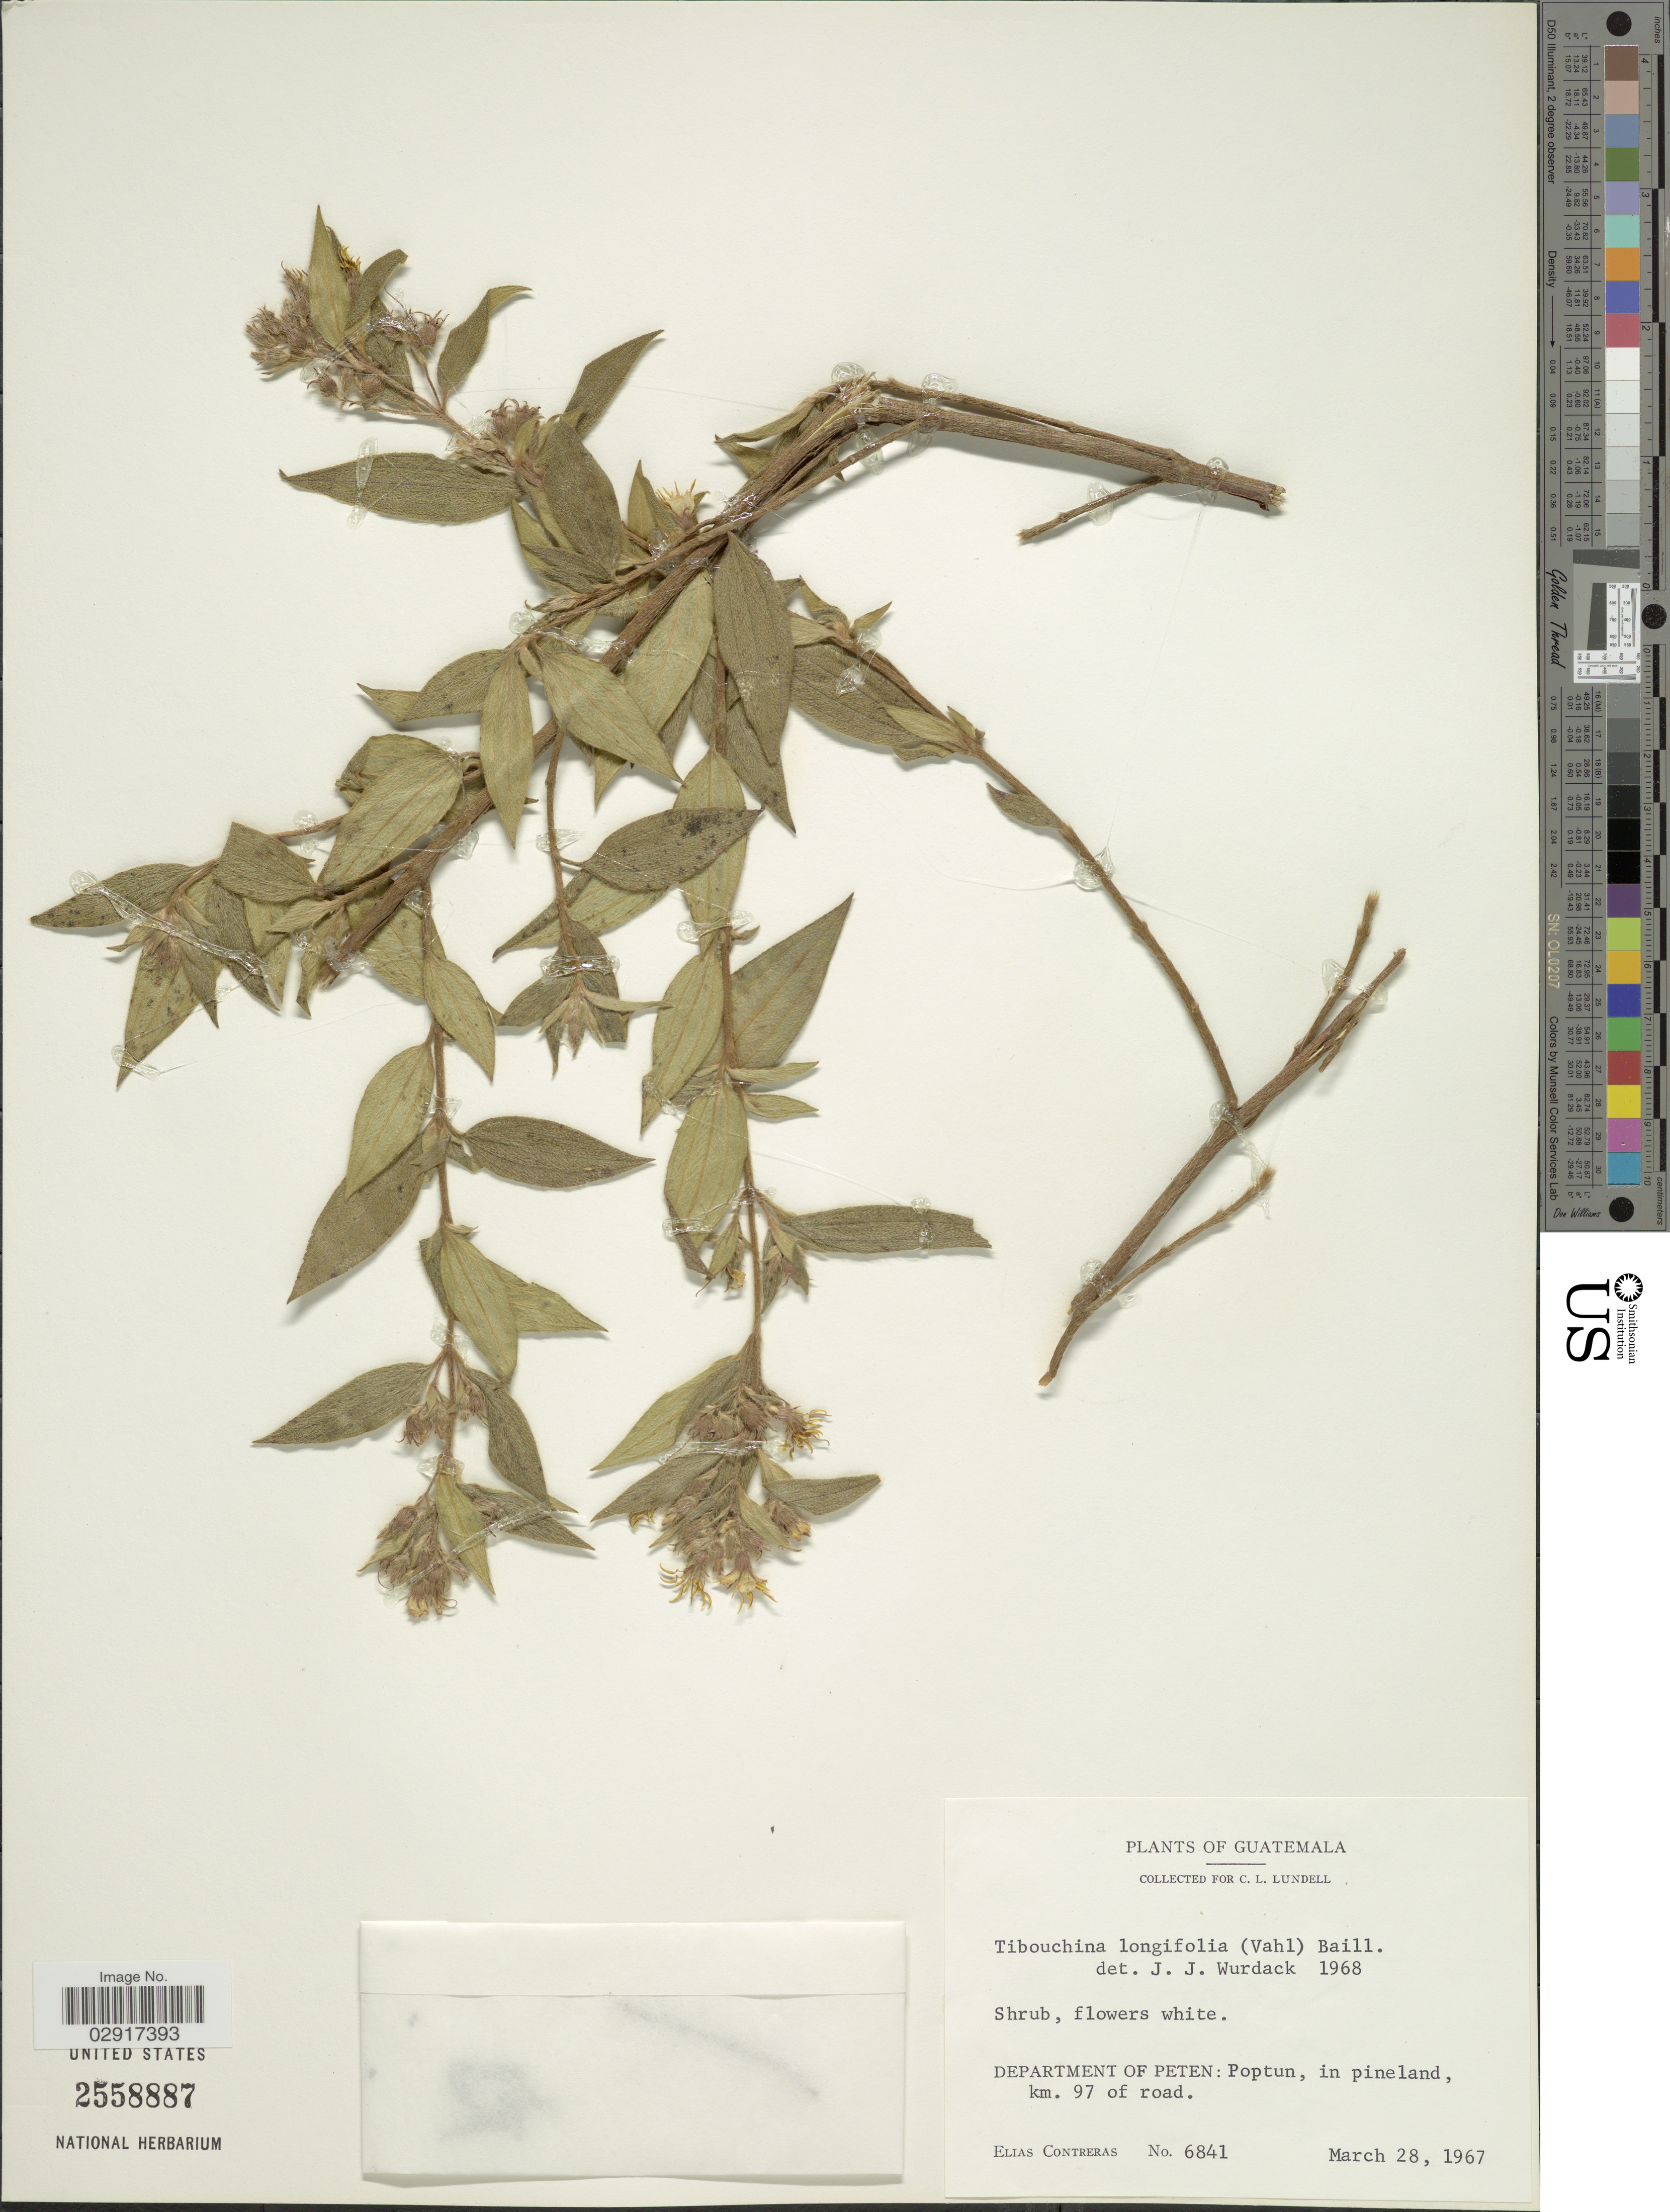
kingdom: Plantae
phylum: Tracheophyta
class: Magnoliopsida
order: Myrtales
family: Melastomataceae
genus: Chaetogastra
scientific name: Chaetogastra longifolia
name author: (Vahl) DC.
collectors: E. Contreras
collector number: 6841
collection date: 1967-03-28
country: Guatemala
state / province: El Petén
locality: Department of Peten: Potun, in pineland, km. 97 of road.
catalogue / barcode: US 2558887